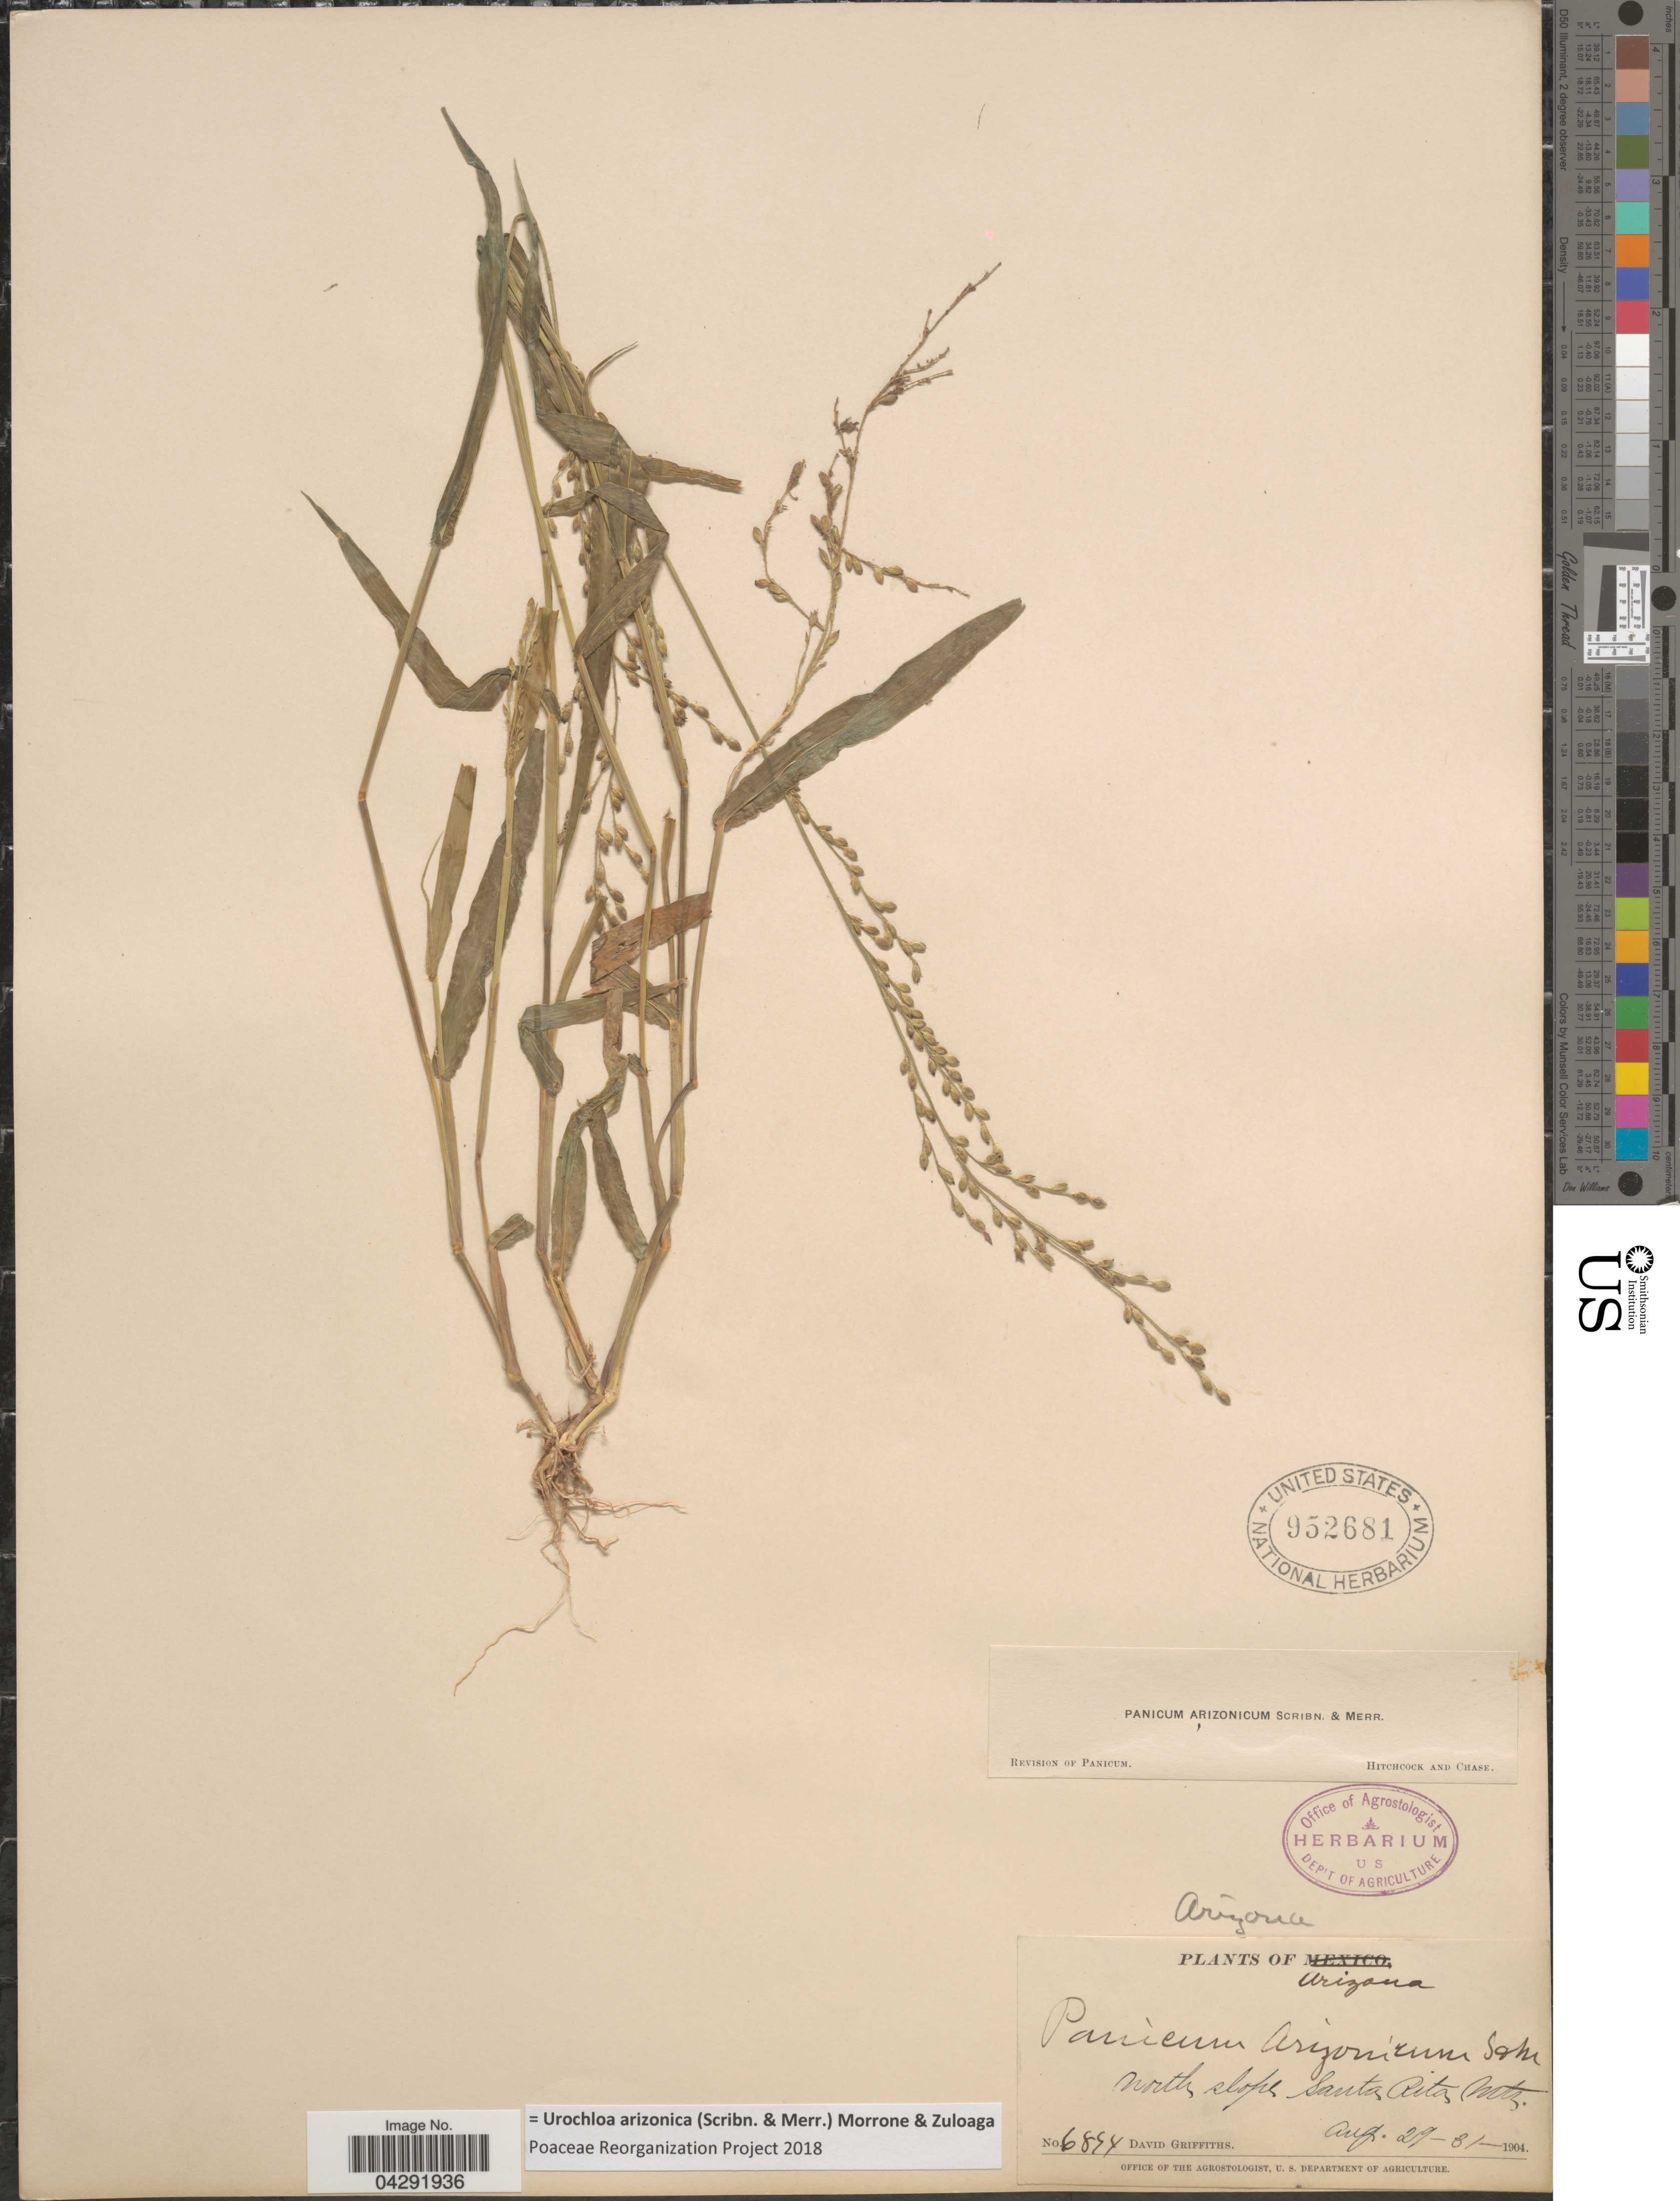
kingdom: Plantae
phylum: Tracheophyta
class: Liliopsida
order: Poales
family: Poaceae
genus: Urochloa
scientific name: Urochloa arizonica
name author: (Scribn. & Merr.) Morrone & Zuloaga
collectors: D. Griffiths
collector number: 6894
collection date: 1904-08-29/1904-08-31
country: United States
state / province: Arizona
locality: North slope Santa Rita Mts.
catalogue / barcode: US 952681